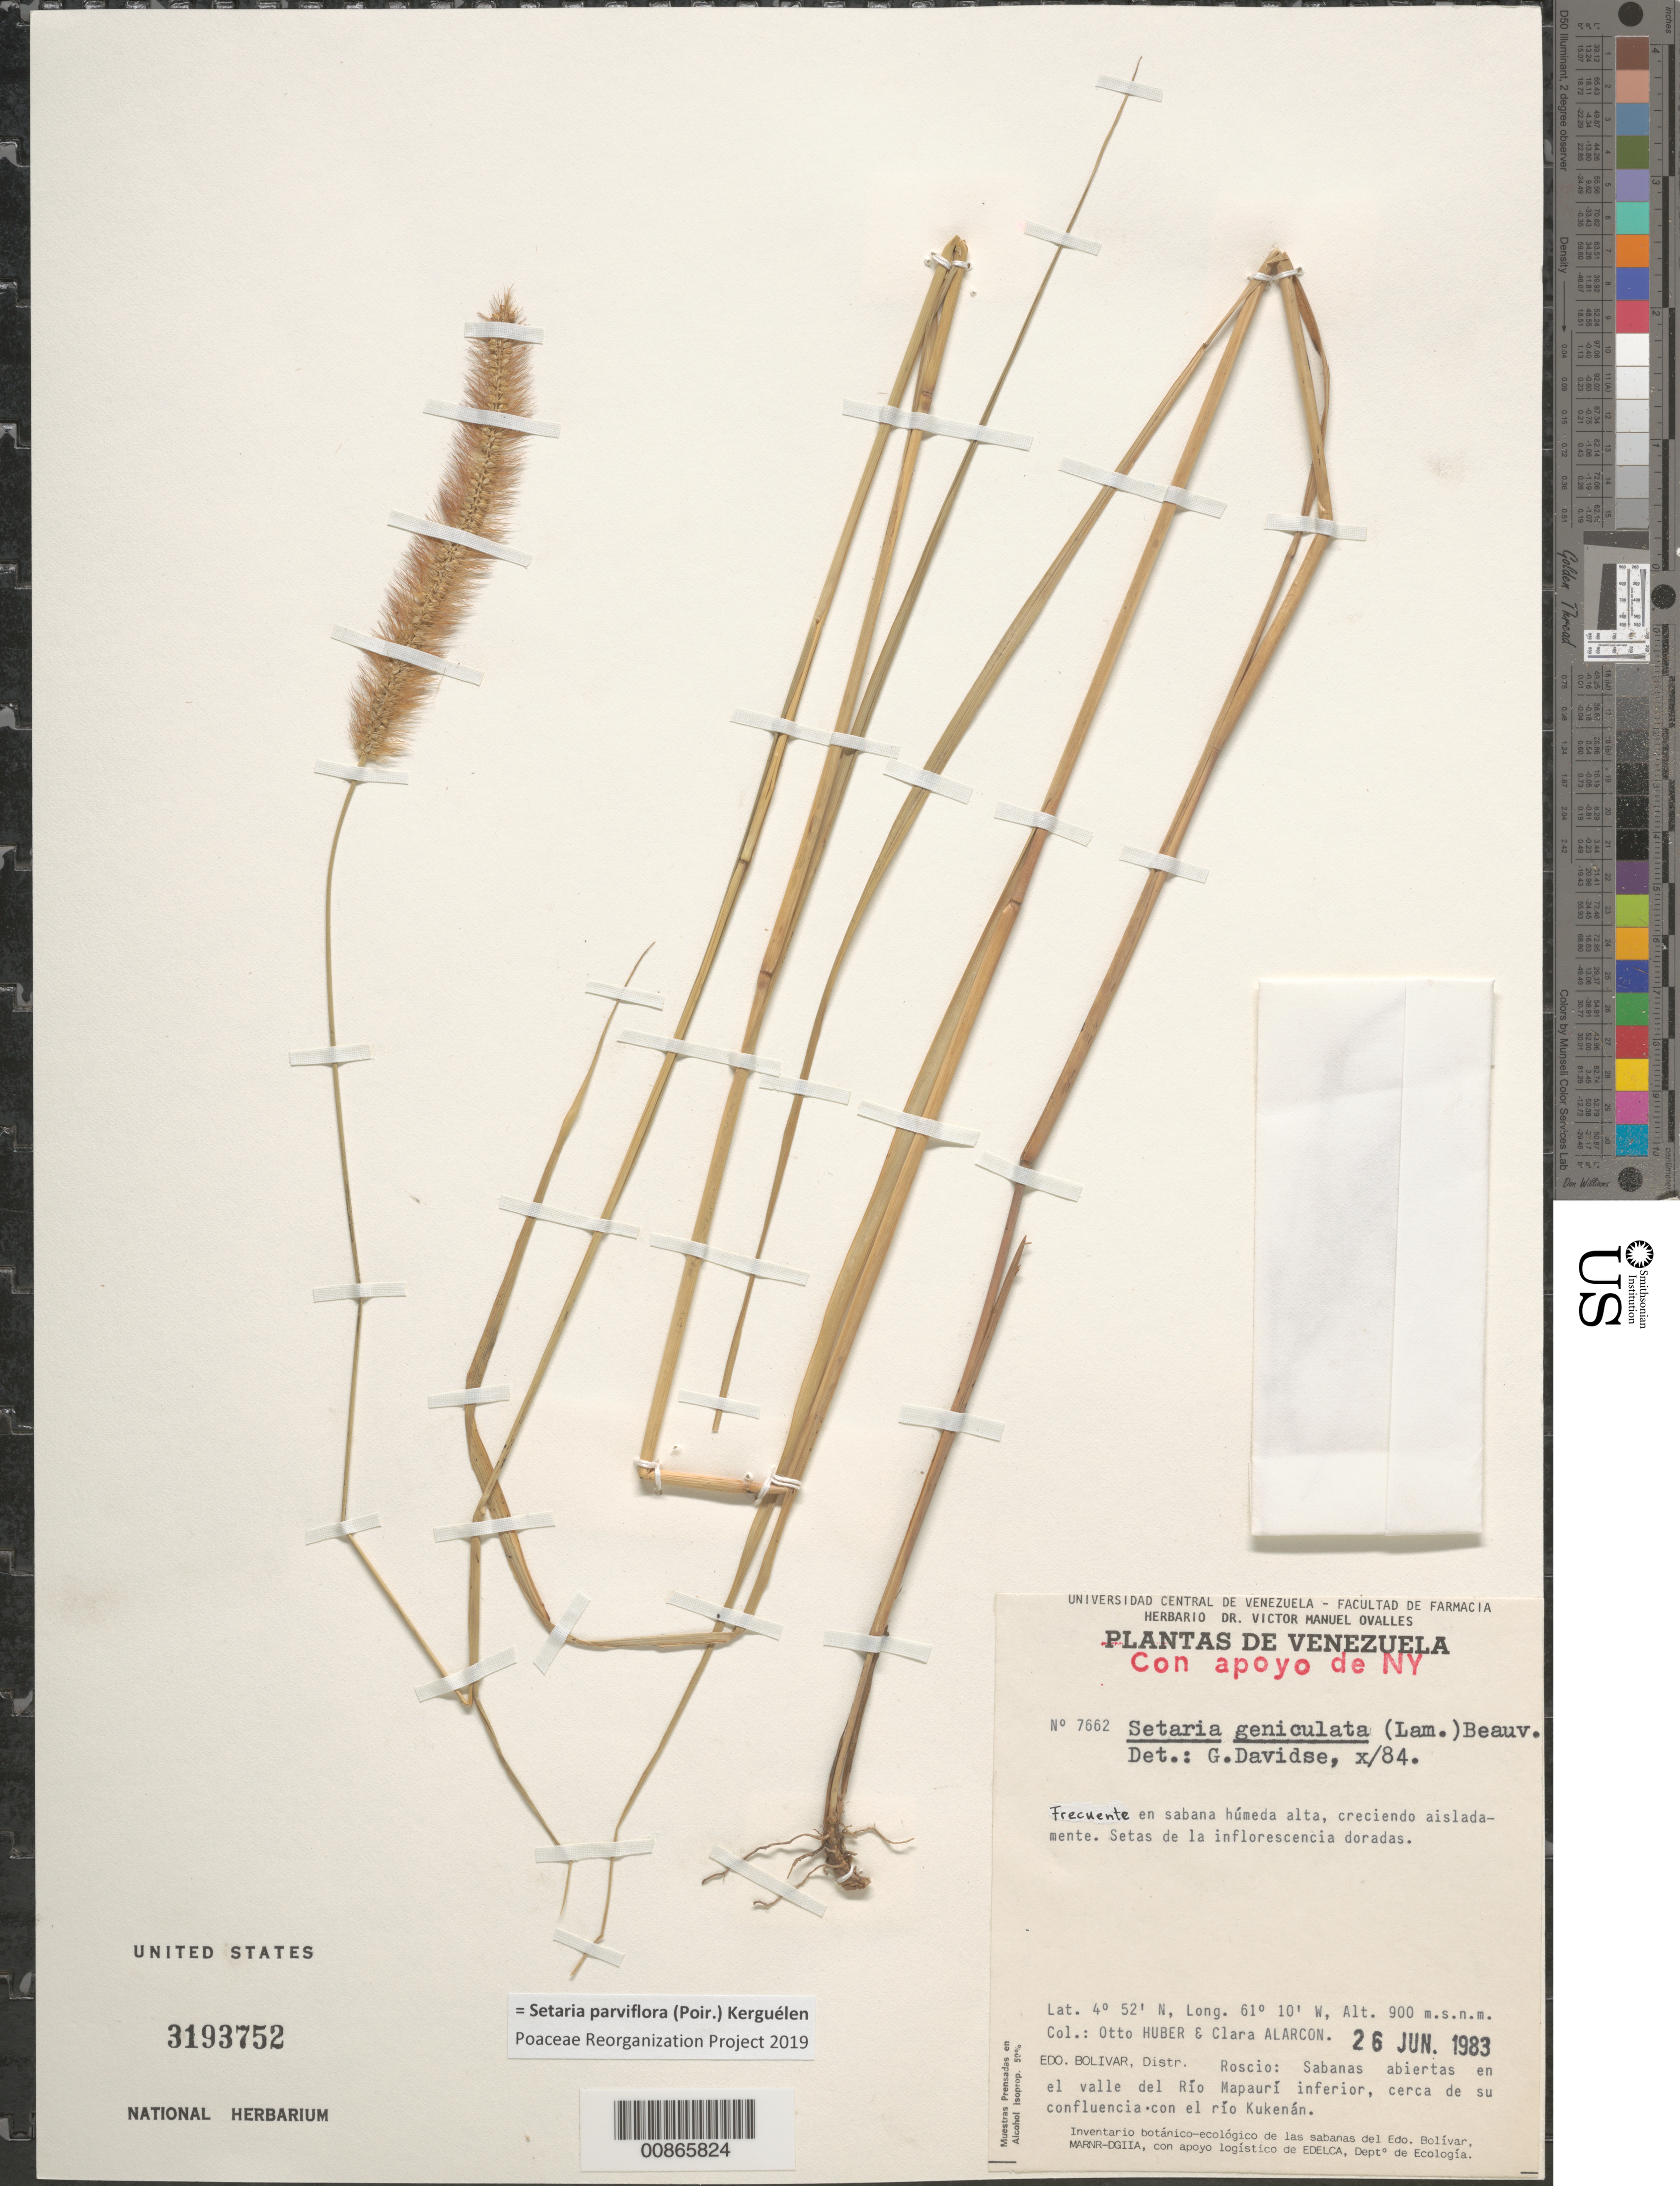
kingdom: Plantae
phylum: Tracheophyta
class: Liliopsida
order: Poales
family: Poaceae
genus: Setaria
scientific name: Setaria parviflora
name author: (Poir.) Kerguélen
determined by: Poaceae Reorganization Project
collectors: O. Huber & C. Alarcon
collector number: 7662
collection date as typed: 26-Jun-83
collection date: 1983-06-26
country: Venezuela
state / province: Bolívar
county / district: Roscio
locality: Río Mapaurí inferíor, valle, cerca de su confluencia con el río Kukenán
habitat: Sabana húmeda alta, creciendo aisladamente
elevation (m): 900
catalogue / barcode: US 3193752